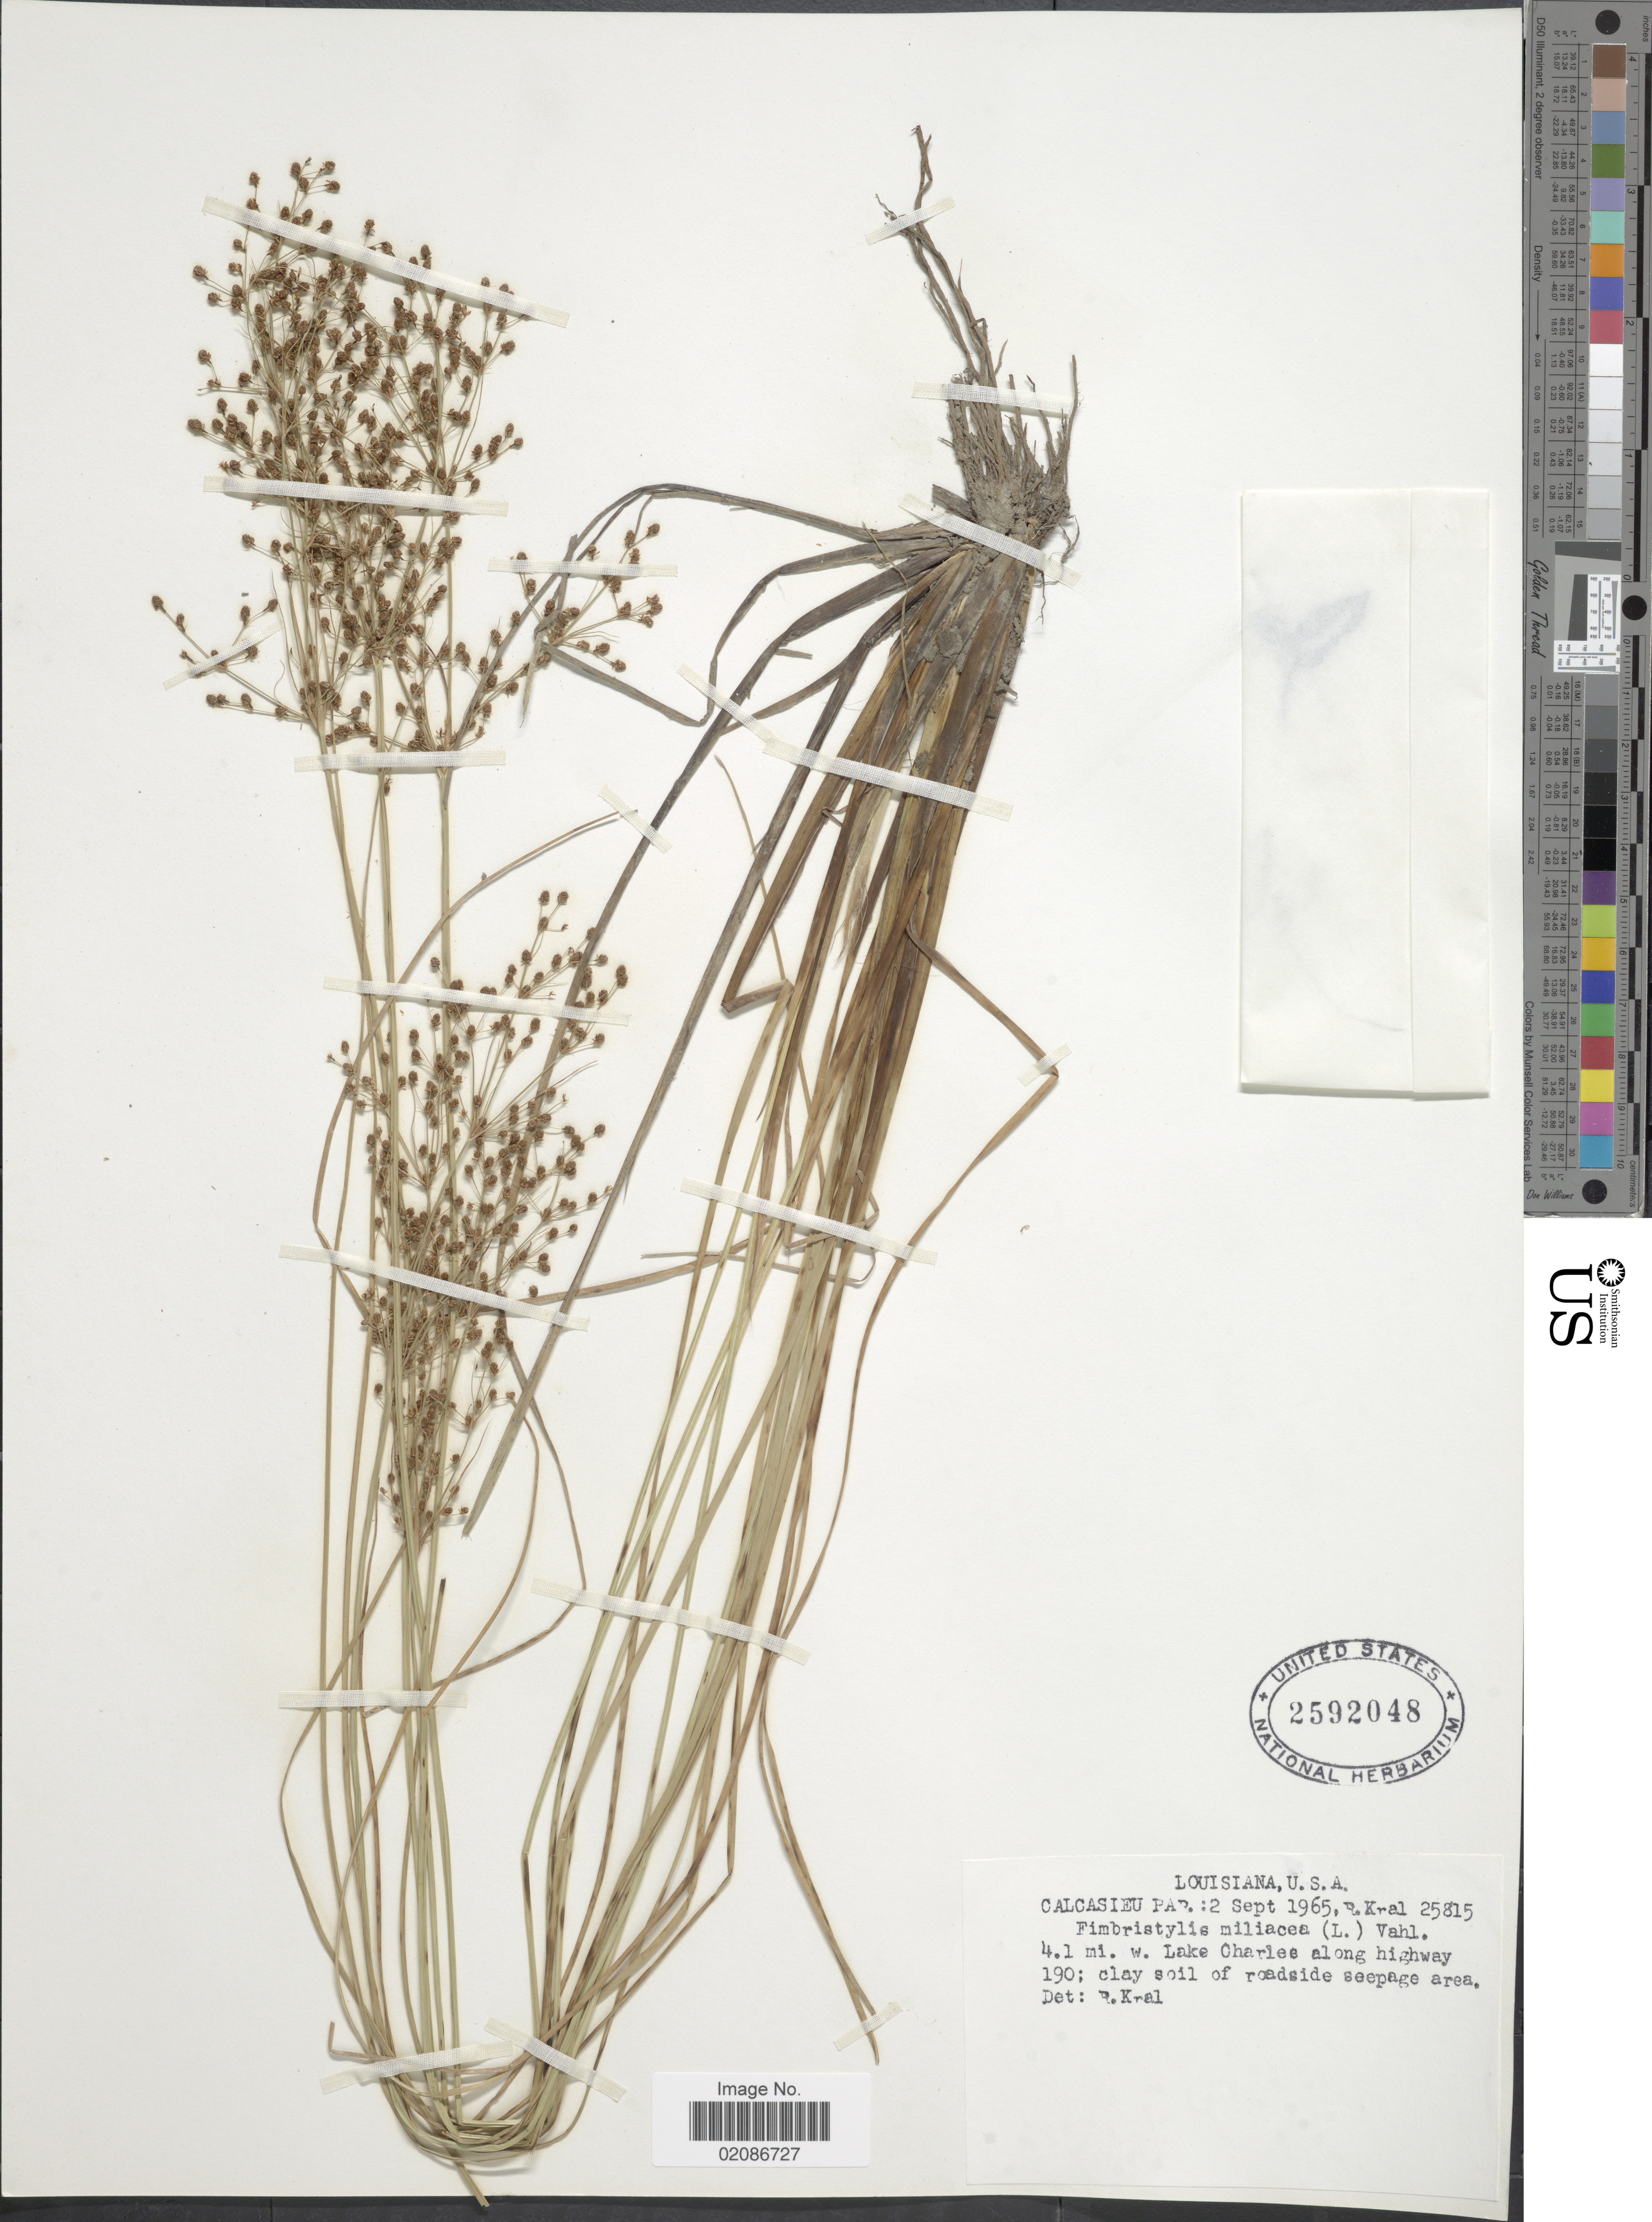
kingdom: Plantae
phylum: Tracheophyta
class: Liliopsida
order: Poales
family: Cyperaceae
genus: Fimbristylis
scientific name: Fimbristylis littoralis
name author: Gaudich.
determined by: Strong, M. T., (US), Smithsonian Institution - National Museum of Natural History (UNITED STATES)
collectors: R. Kral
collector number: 25815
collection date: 1965-09-02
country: United States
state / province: Louisiana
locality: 4.1 mi. w. Lake Charles along highway 190; clay soil roadside seepage area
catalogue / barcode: US 2592048